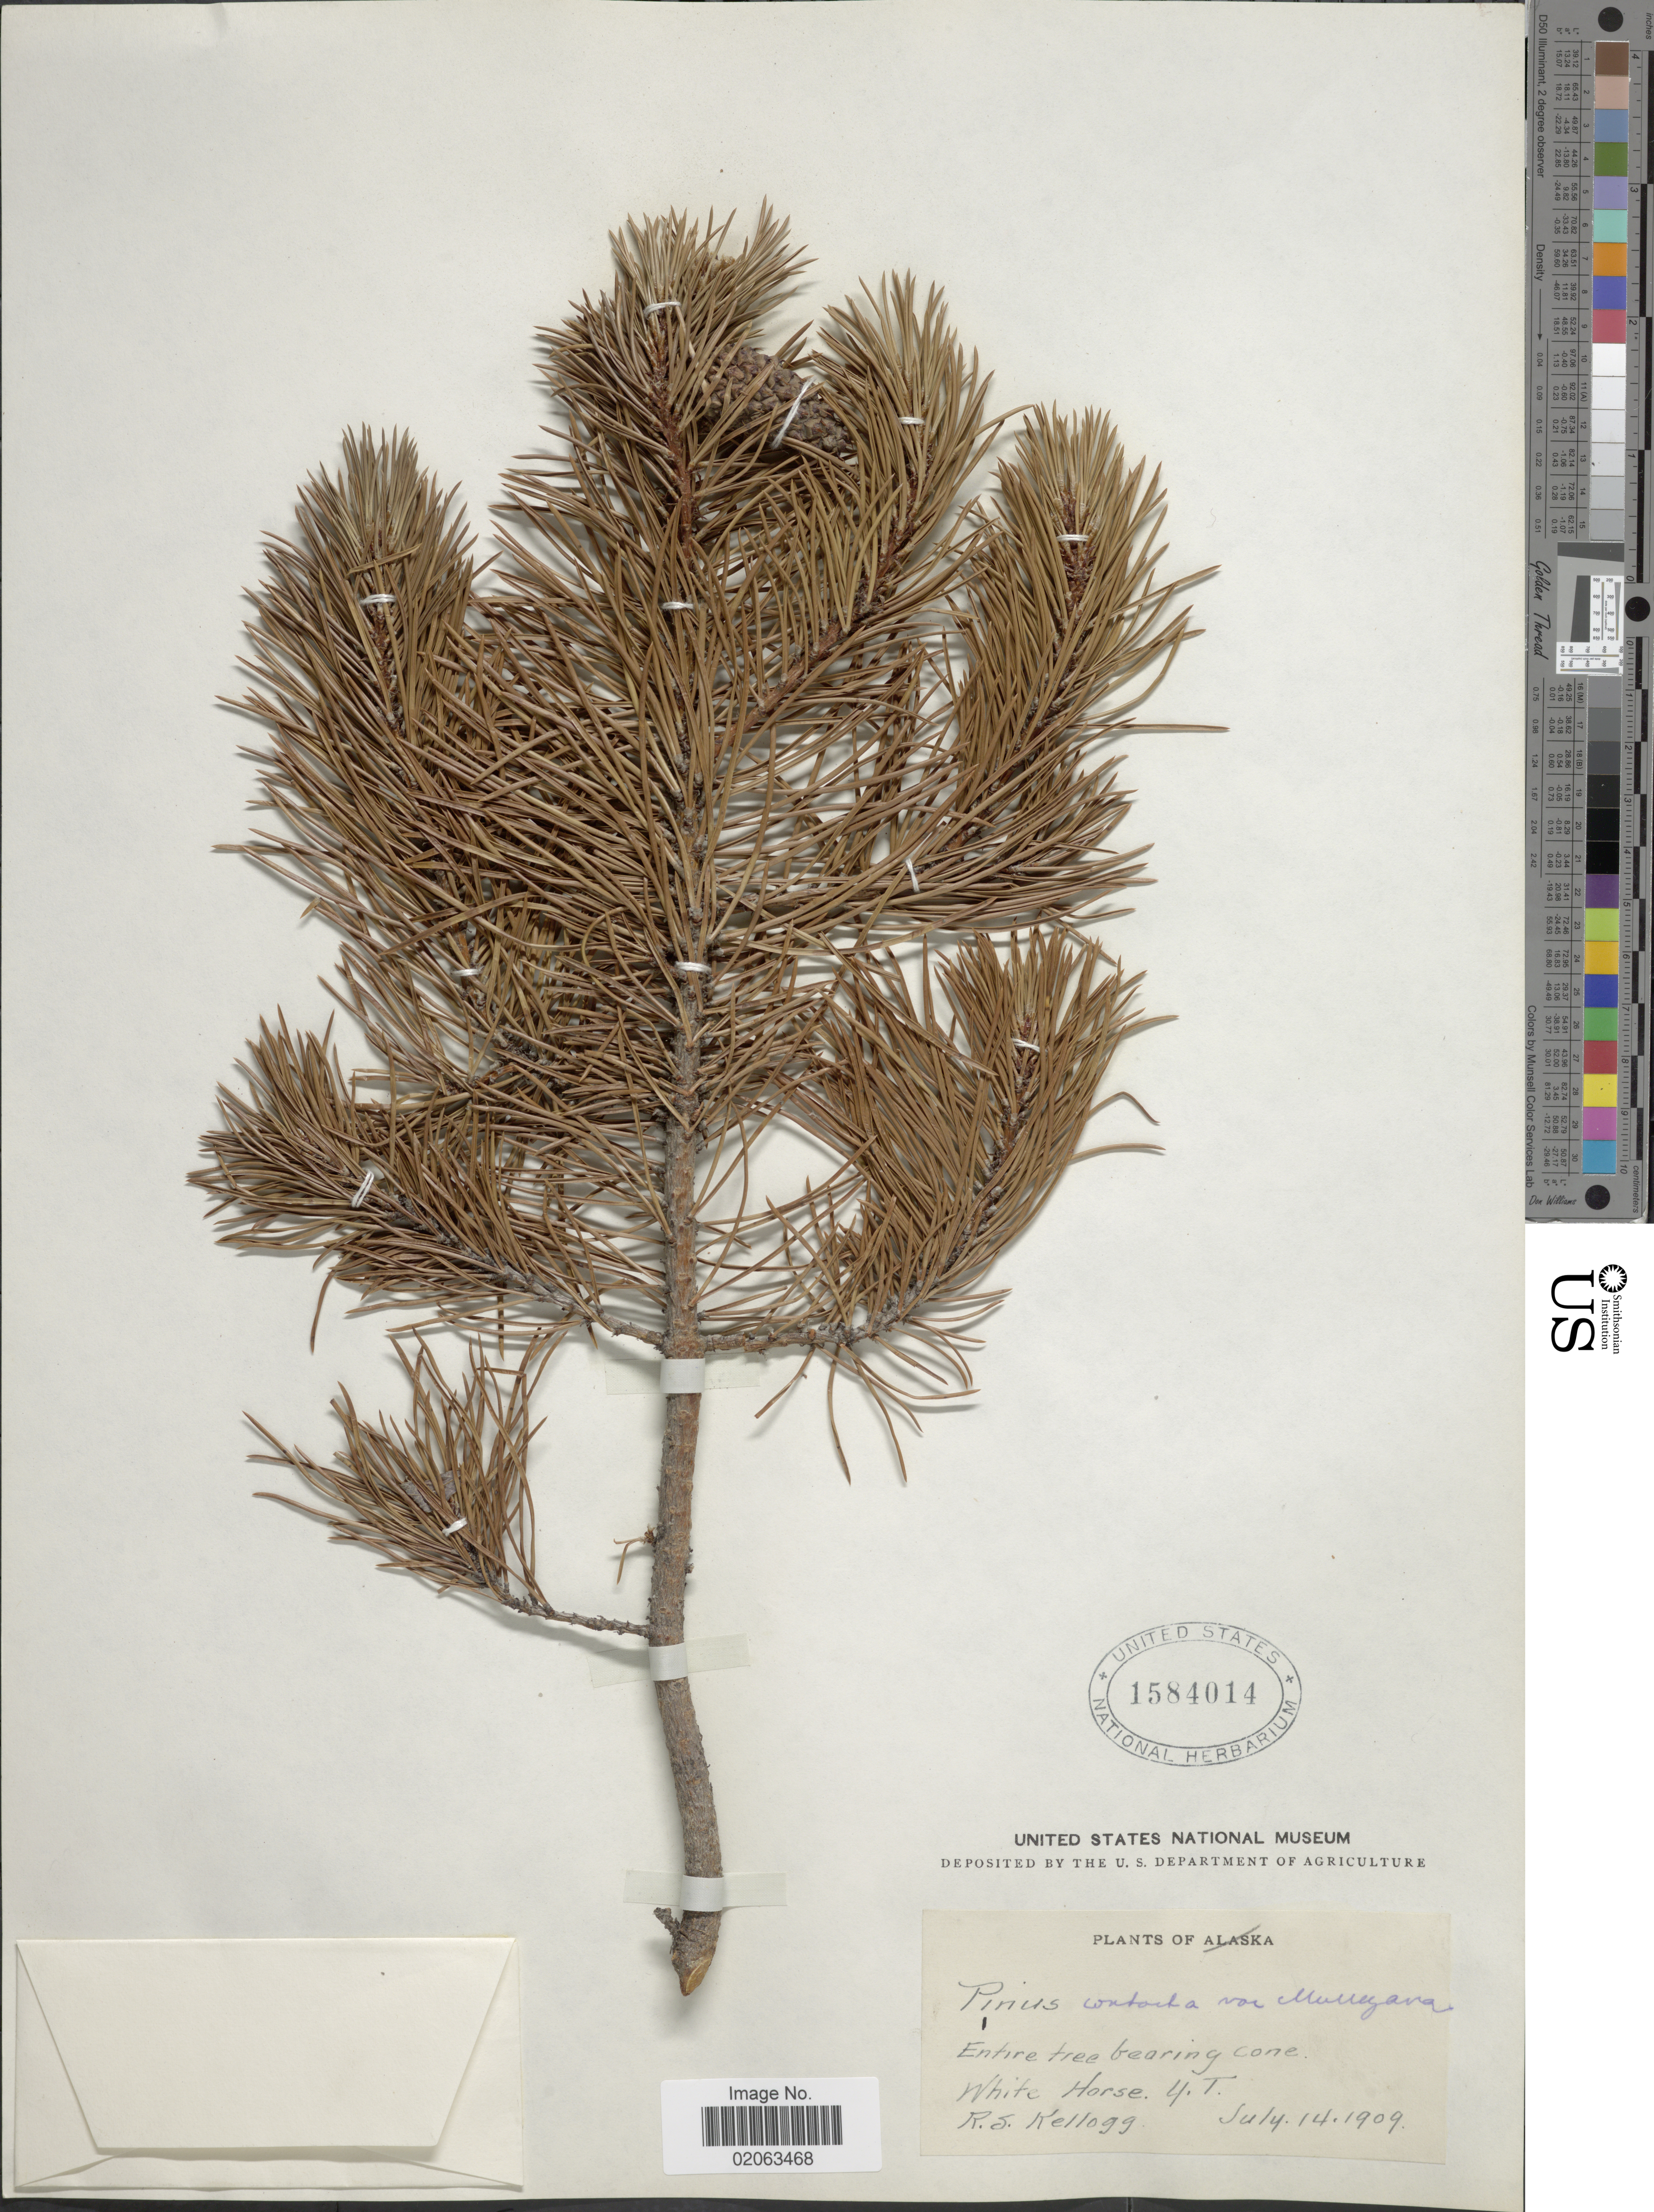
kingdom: Plantae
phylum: Tracheophyta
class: Pinopsida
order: Pinales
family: Pinaceae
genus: Pinus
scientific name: Pinus contorta var. contorta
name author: Douglas ex Loudon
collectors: R. Kellogg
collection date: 1909-07-14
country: Canada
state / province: Yukon Territory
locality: White Horse Y.T.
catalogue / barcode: US 1584014